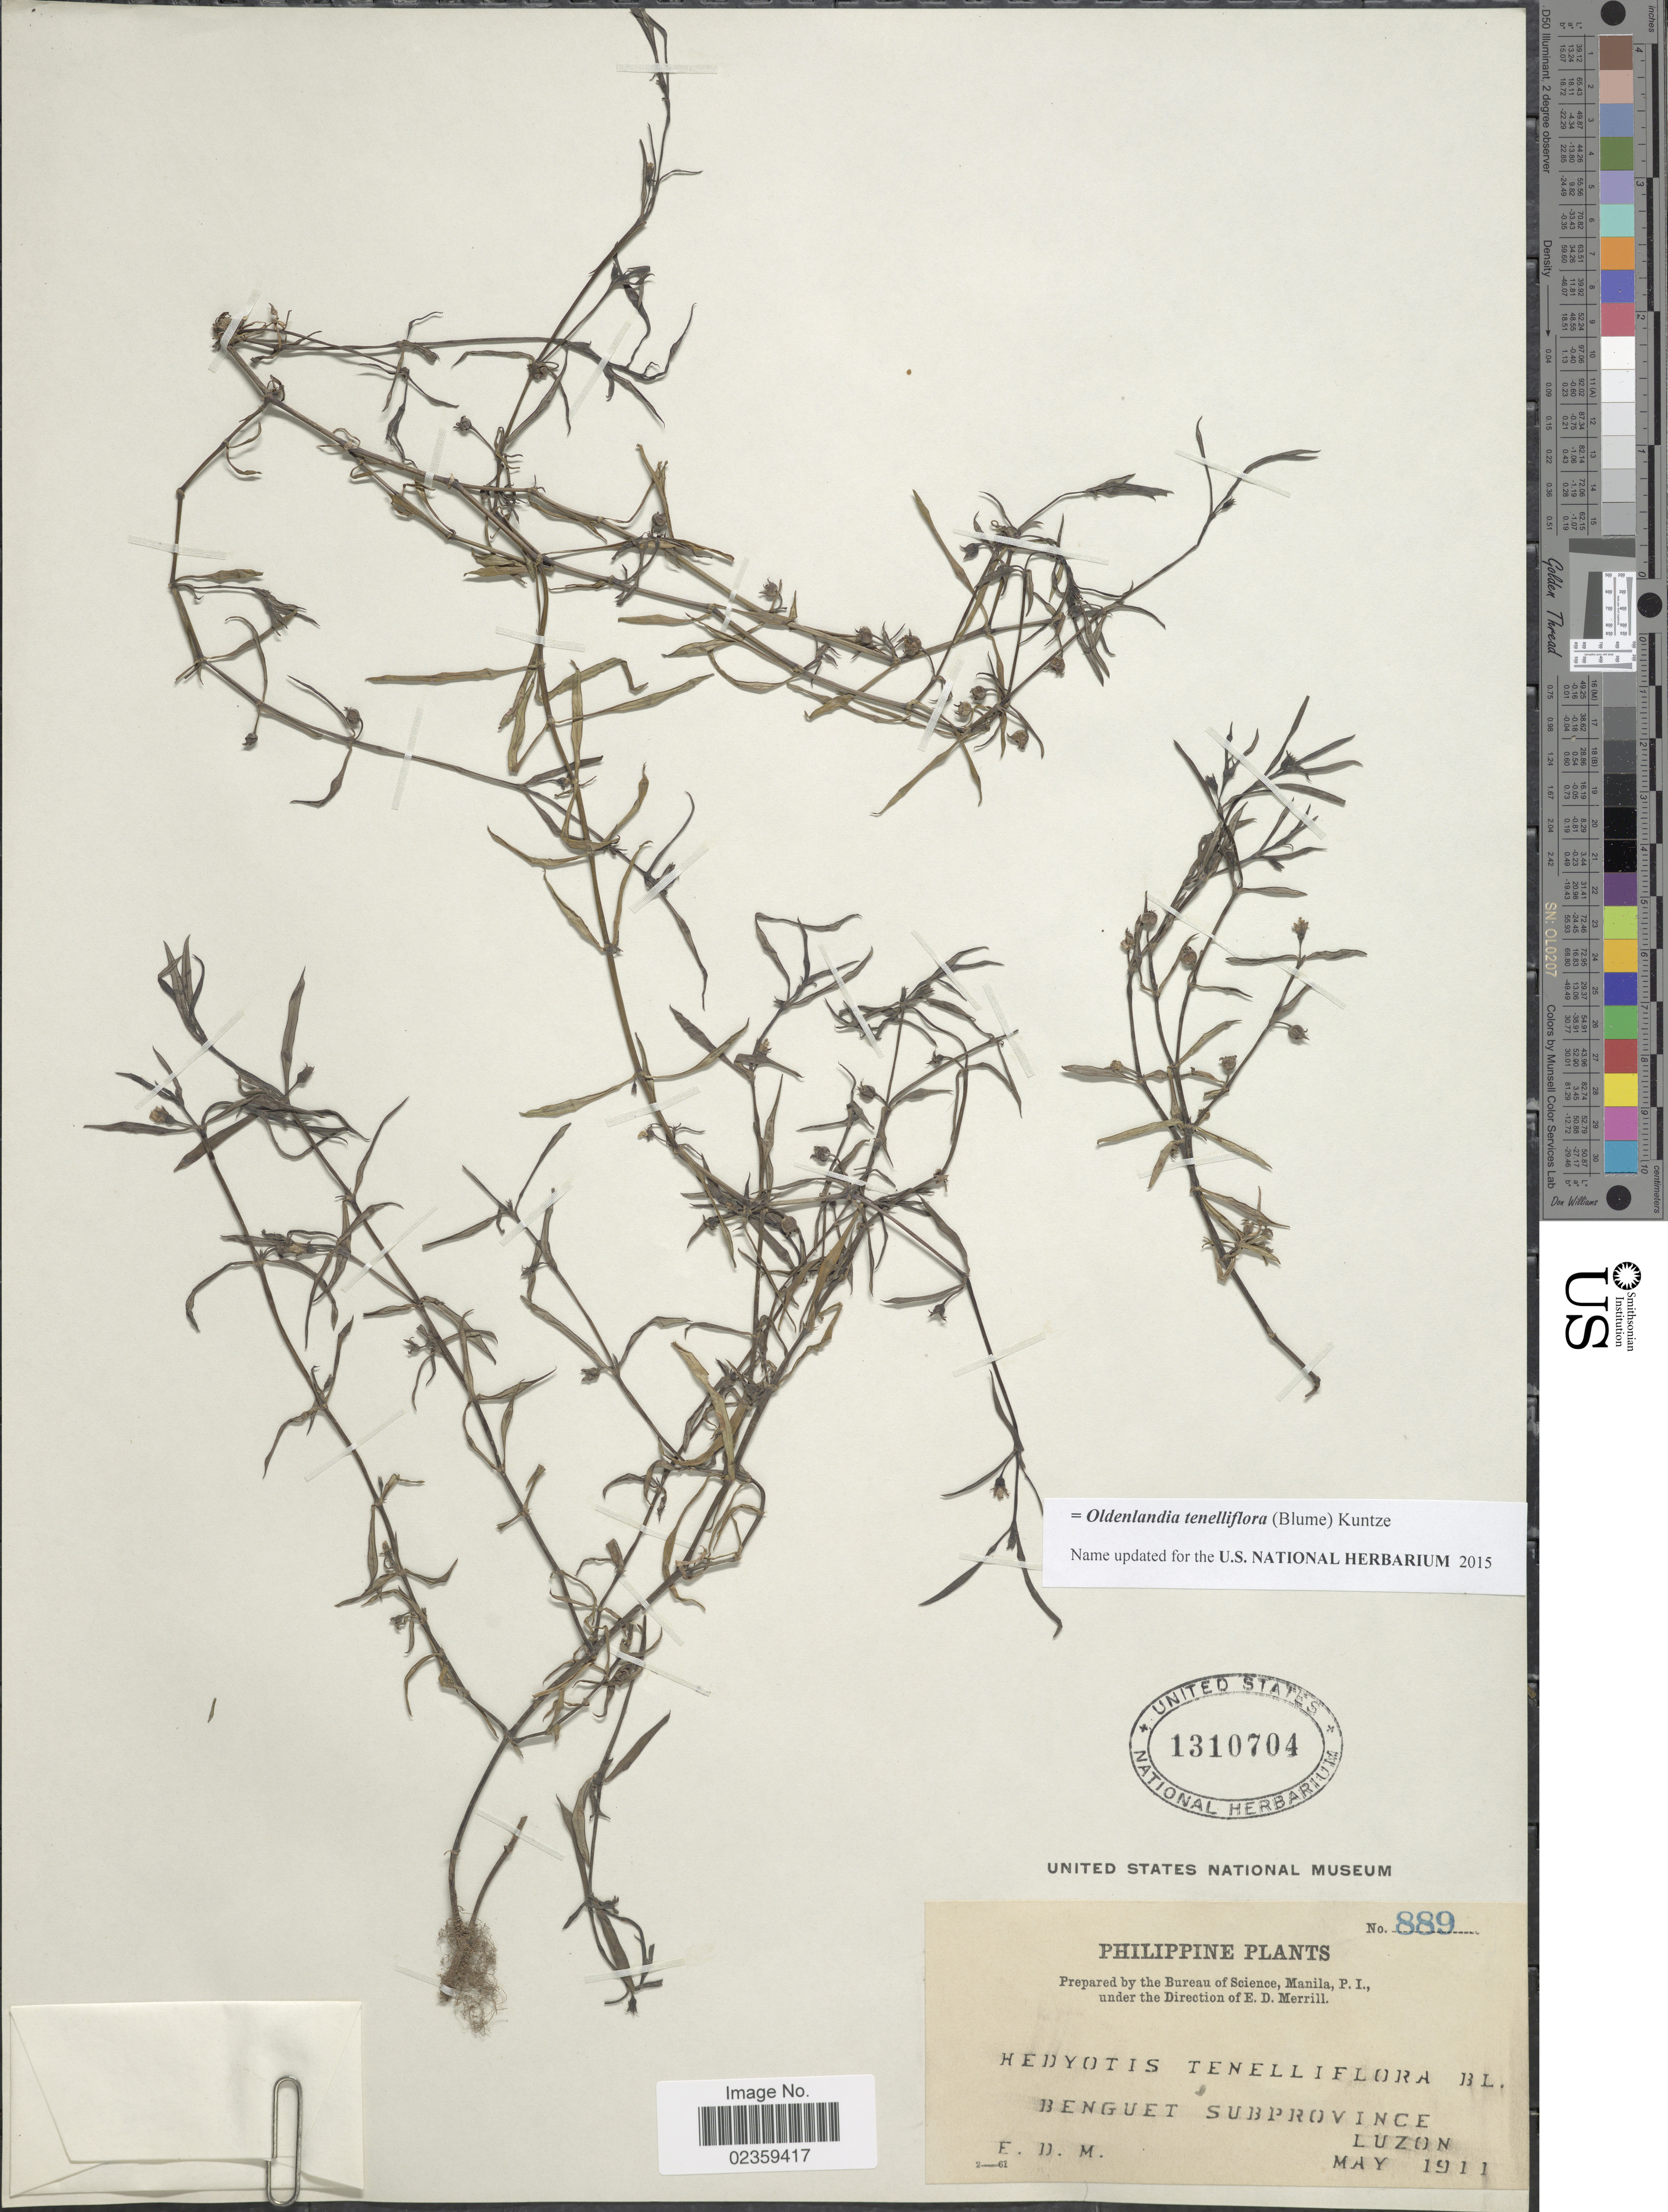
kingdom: Plantae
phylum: Tracheophyta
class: Magnoliopsida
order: Gentianales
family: Rubiaceae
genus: Oldenlandia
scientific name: Oldenlandia tenelliflora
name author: (Blume) Kuntze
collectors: E. D. Merrill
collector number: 889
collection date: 1911-05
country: Philippines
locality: Benguet Subprovince. Luzon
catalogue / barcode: US 1310704